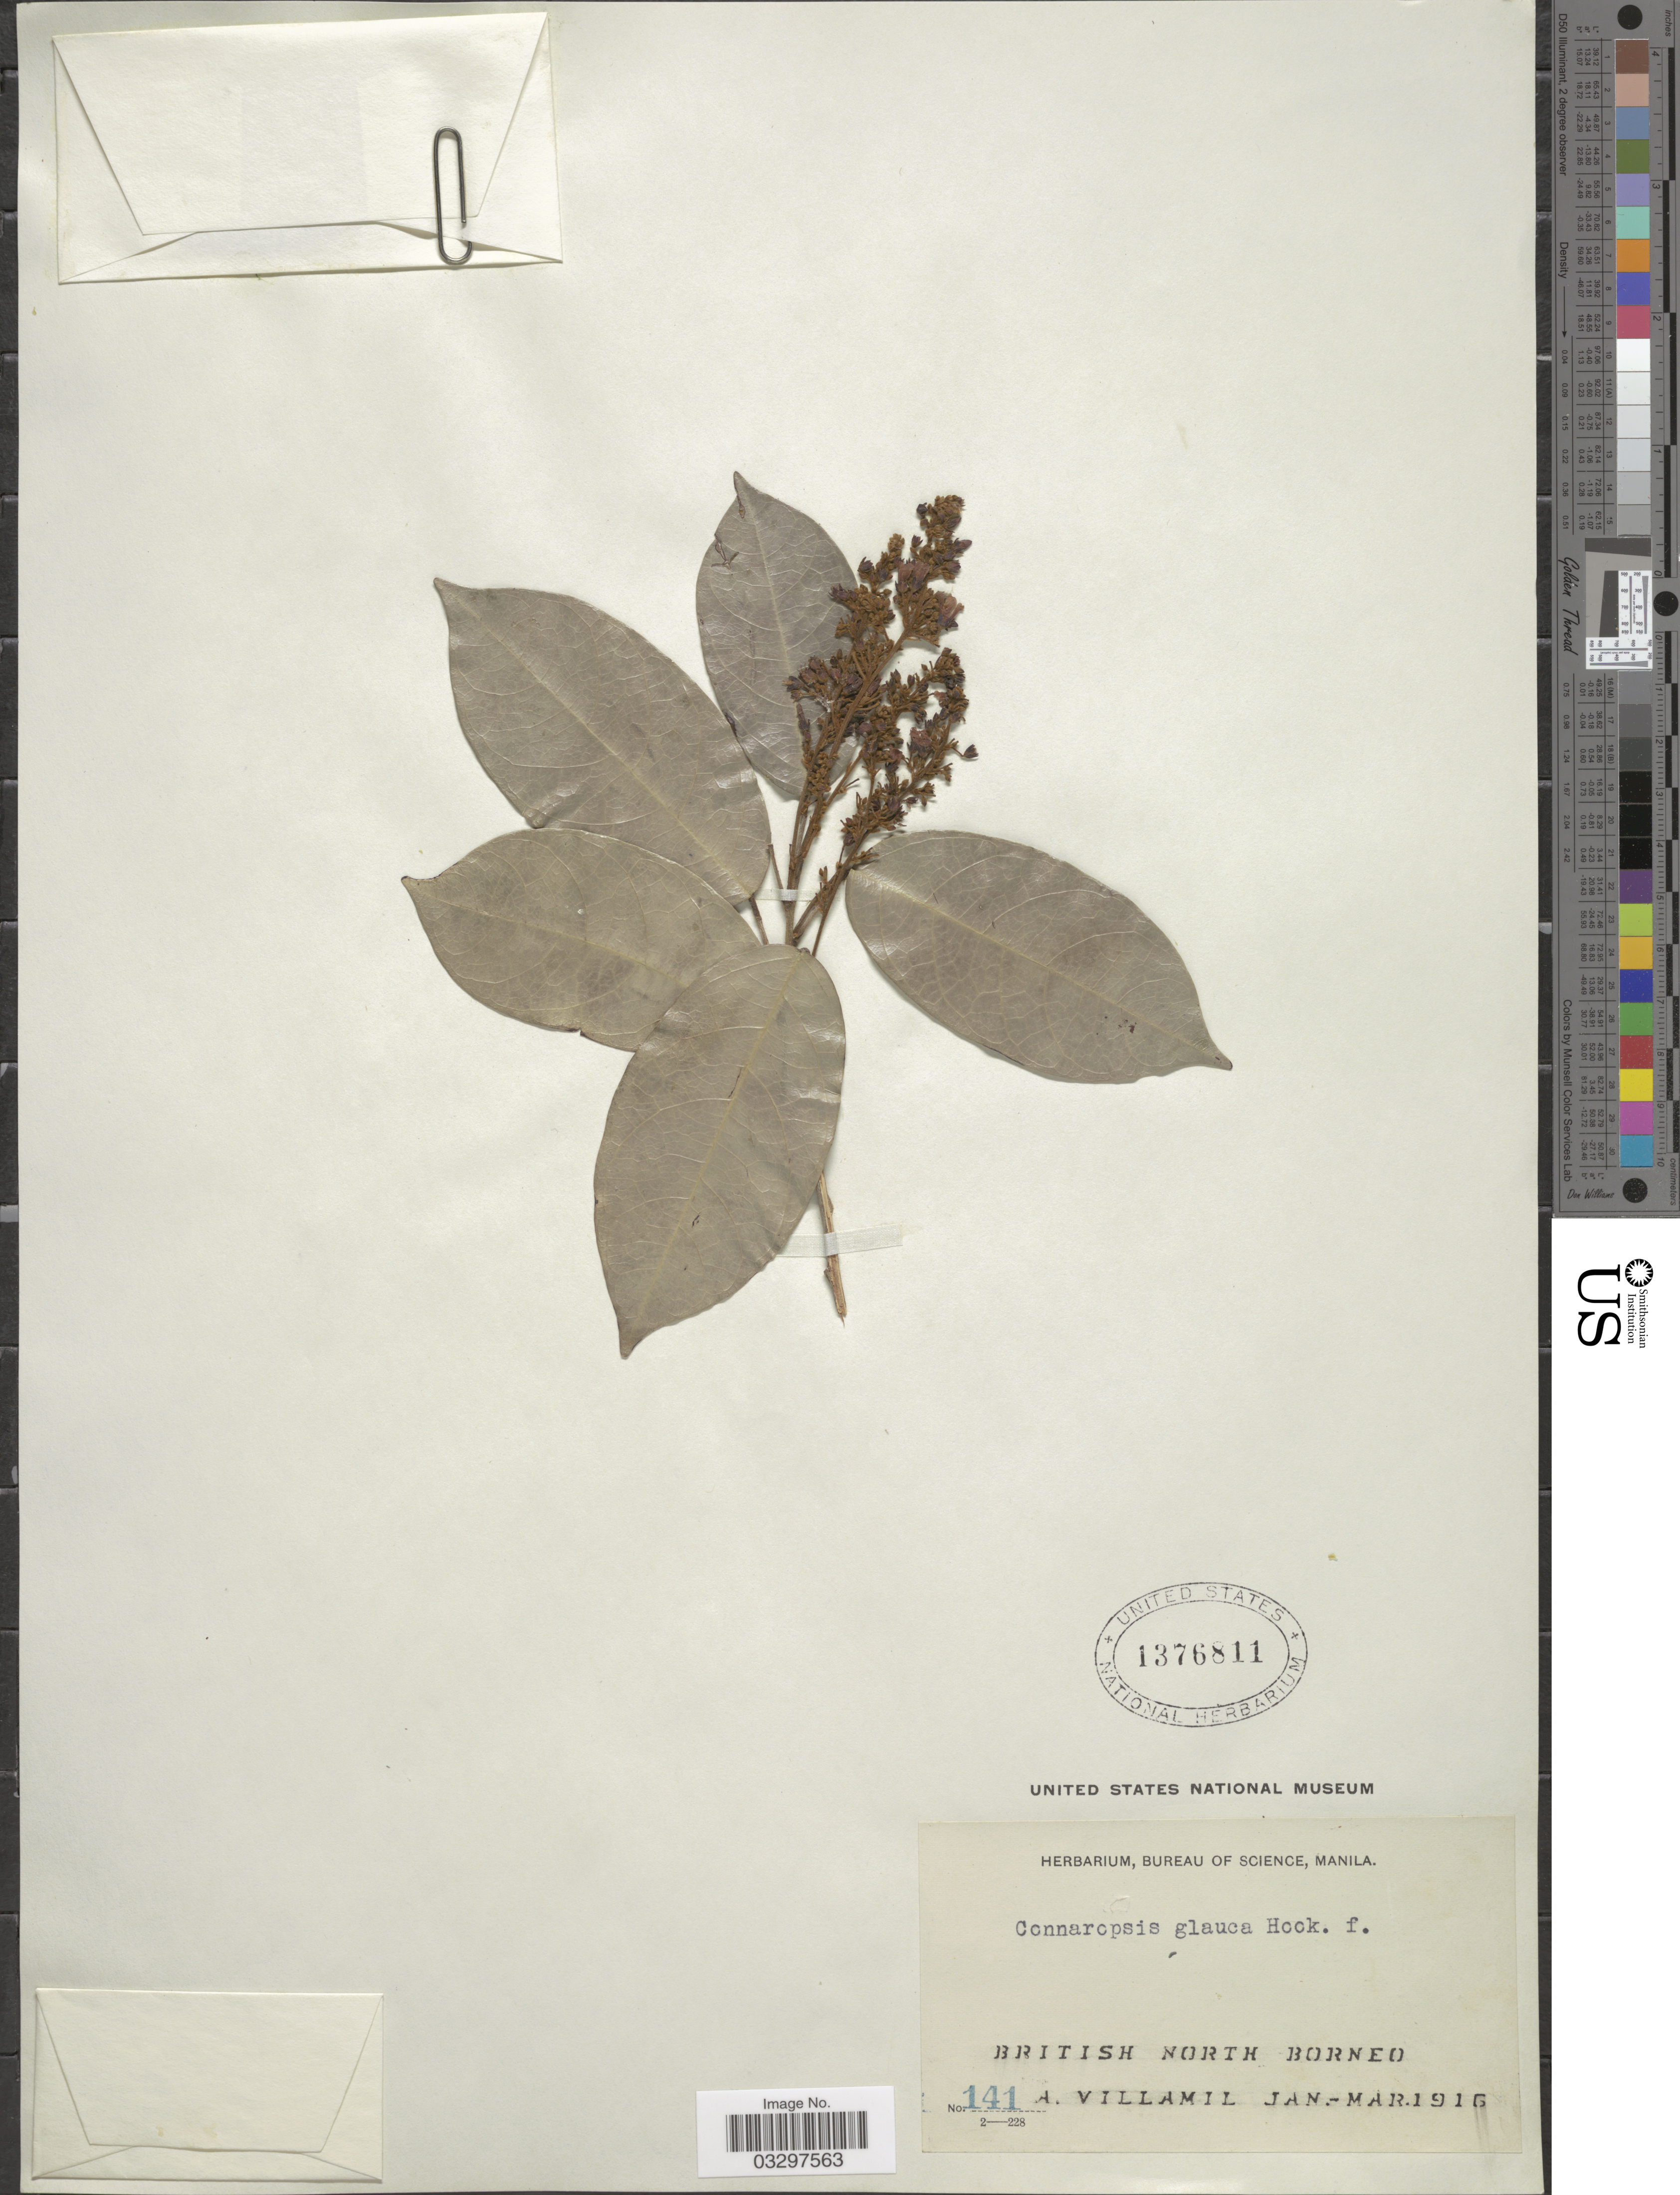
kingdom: Plantae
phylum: Tracheophyta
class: Magnoliopsida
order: Oxalidales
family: Oxalidaceae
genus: Sarcotheca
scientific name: Sarcotheca glauca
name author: (Hook. f.) Hallier f.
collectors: A. Villamil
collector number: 141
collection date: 1916-01/1916-03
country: Malaysia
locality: British North Borneo.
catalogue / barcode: US 1376811